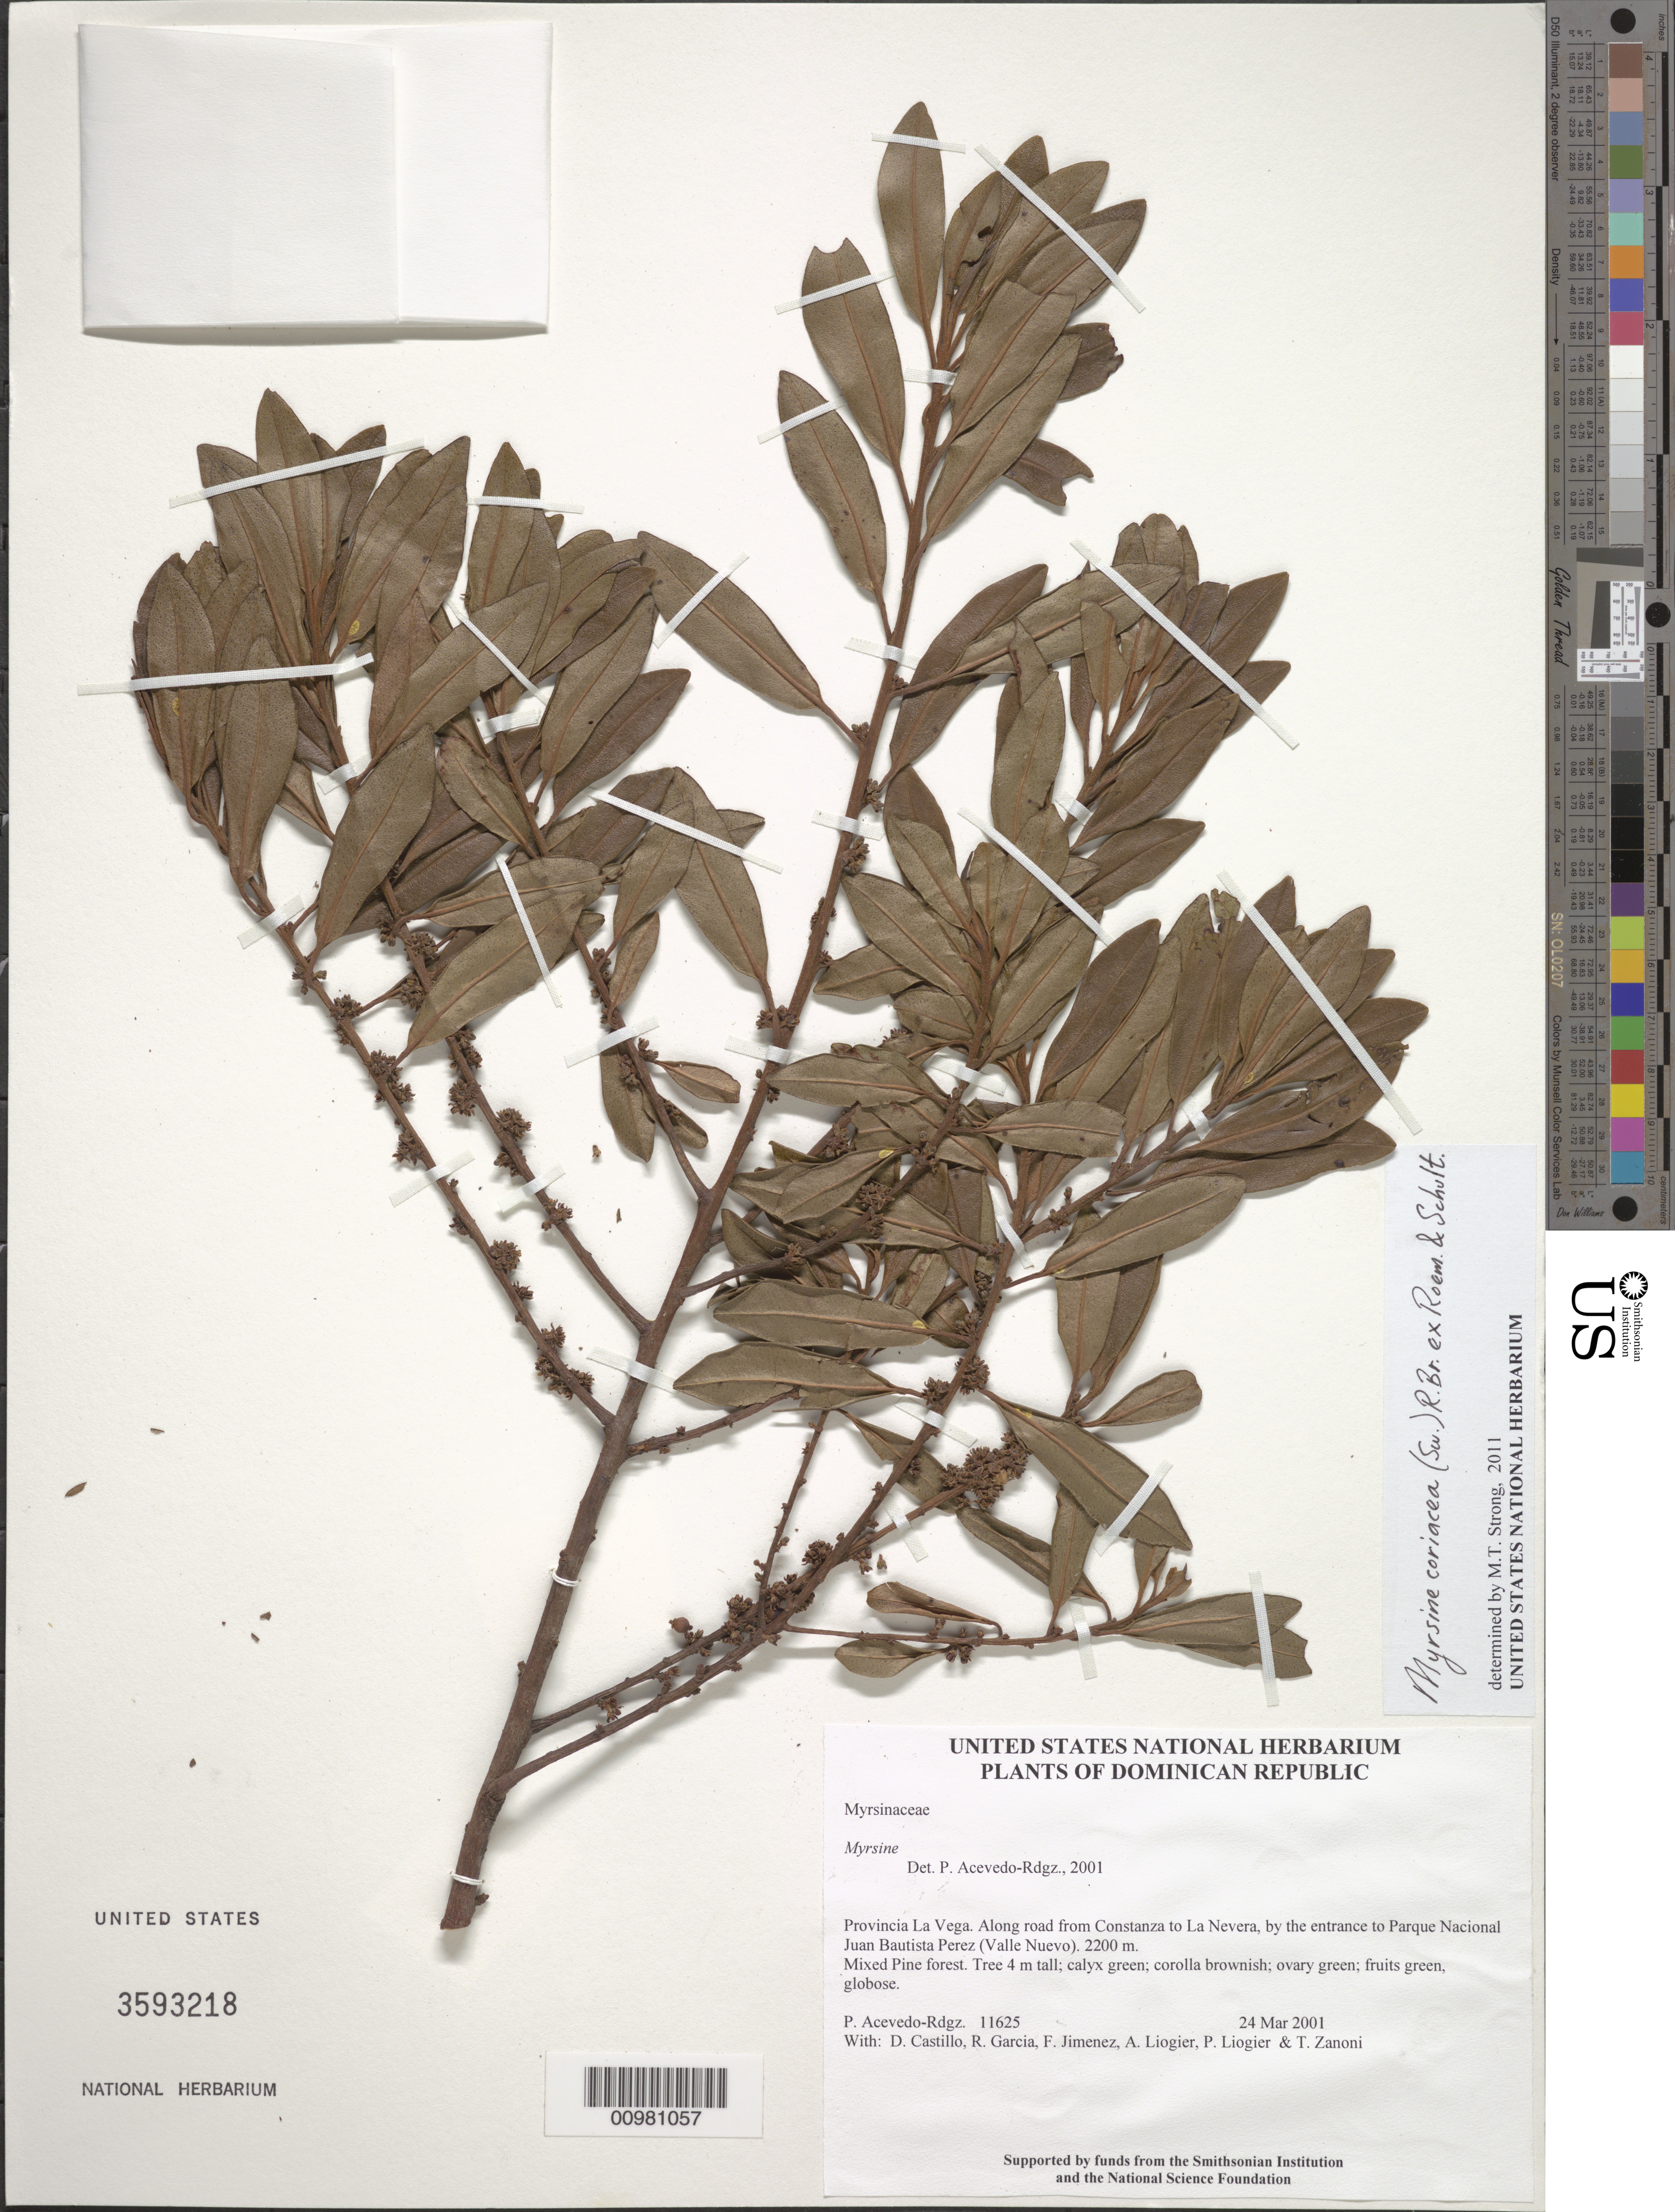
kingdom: Plantae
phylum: Tracheophyta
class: Magnoliopsida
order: Ericales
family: Primulaceae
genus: Myrsine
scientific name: Myrsine coriacea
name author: (Sw.) R. Br. ex Roem. & Schult.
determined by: Strong, M. T., (US), Smithsonian Institution - National Museum of Natural History (UNITED STATES)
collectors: P. Acevedo-Rodr., D. Castillo, R. G. García, F. Jimenez, A. H. Liogier, M. P. Liogier & T. A. Zanoni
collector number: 11625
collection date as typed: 24 Mar 2001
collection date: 2001-03-24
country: Dominican Republic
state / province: La Vega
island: Hispaniola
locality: Provincia La Vega. Along road from Constanza to La Nevera, by the entrance to Parque Nacional Juan Bautista Perez (Valle Nuevo).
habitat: Mixed Pine forest.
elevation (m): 2200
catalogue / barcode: US 3593218